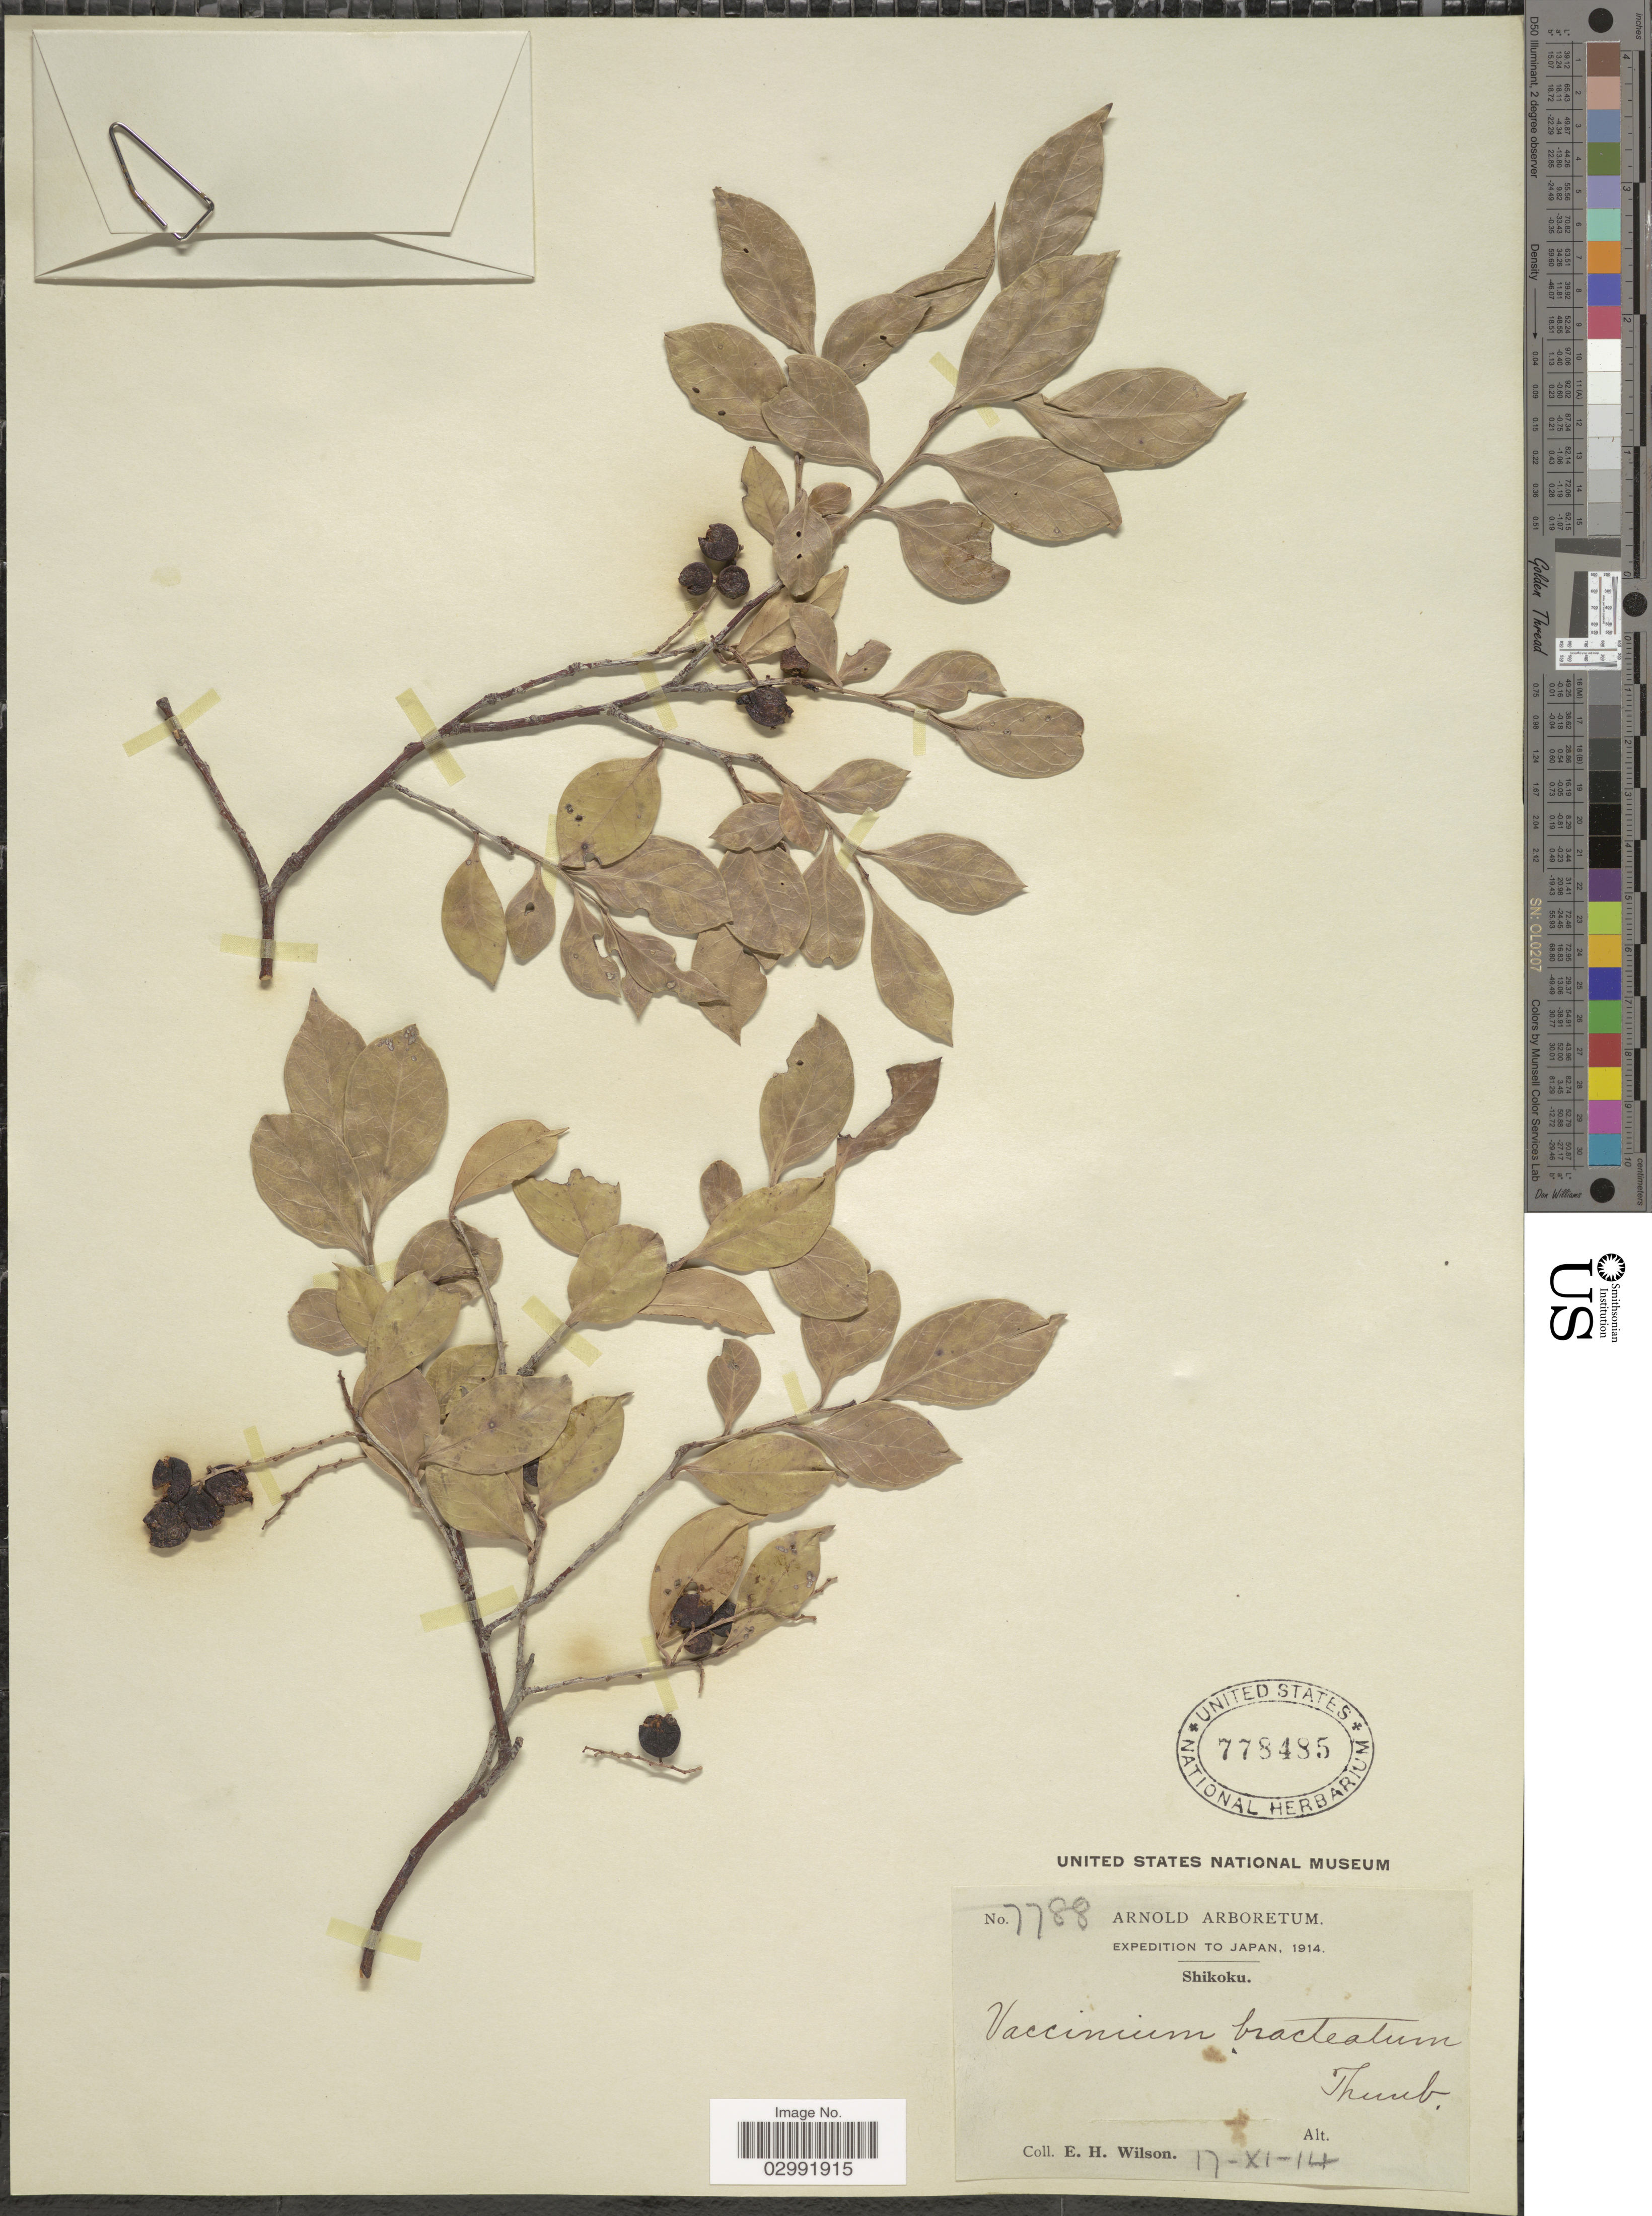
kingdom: Plantae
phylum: Tracheophyta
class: Magnoliopsida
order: Ericales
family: Ericaceae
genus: Vaccinium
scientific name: Vaccinium bracteatum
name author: Thunb.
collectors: E. Wilson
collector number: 7788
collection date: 1914-11-17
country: Japan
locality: Shikoku.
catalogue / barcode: US 778485